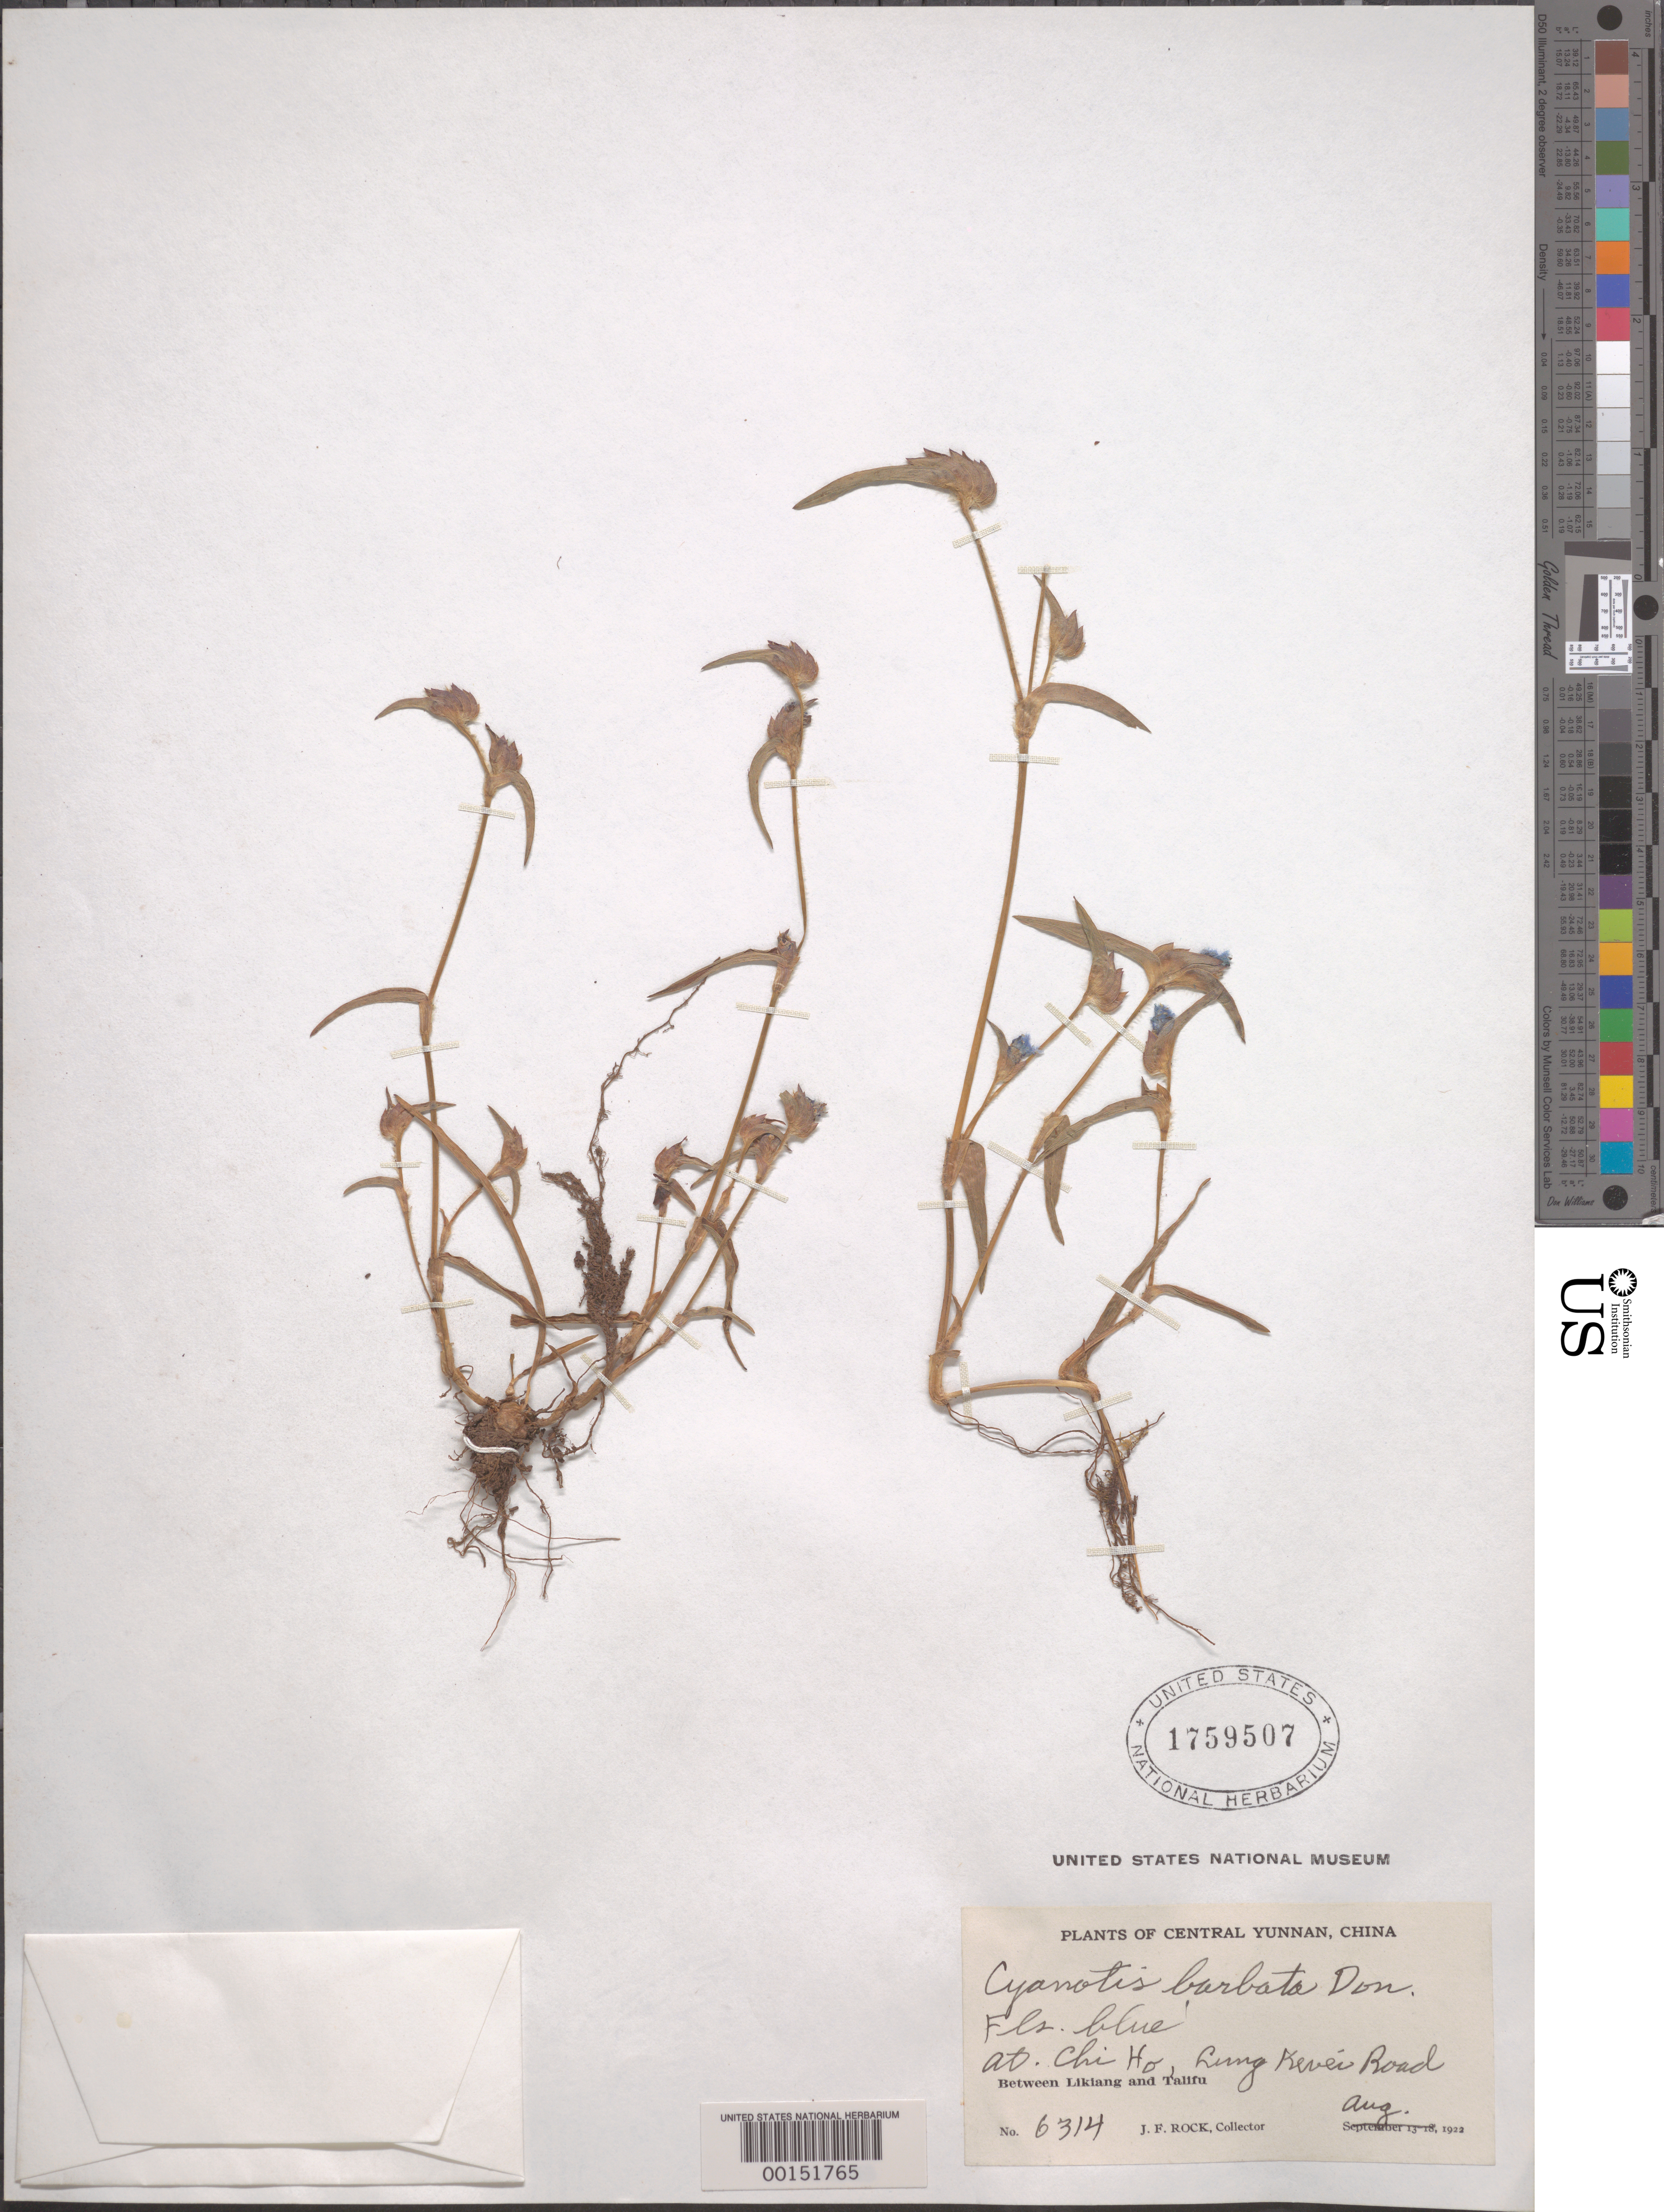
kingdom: Plantae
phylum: Tracheophyta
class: Liliopsida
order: Commelinales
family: Commelinaceae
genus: Cyanotis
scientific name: Cyanotis barbata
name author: D. Don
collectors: J. F. Rock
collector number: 6314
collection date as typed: Aug 1922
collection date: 1922-08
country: China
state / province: Yunnan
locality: Between likiang and talifu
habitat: Roadside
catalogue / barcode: US 1759507